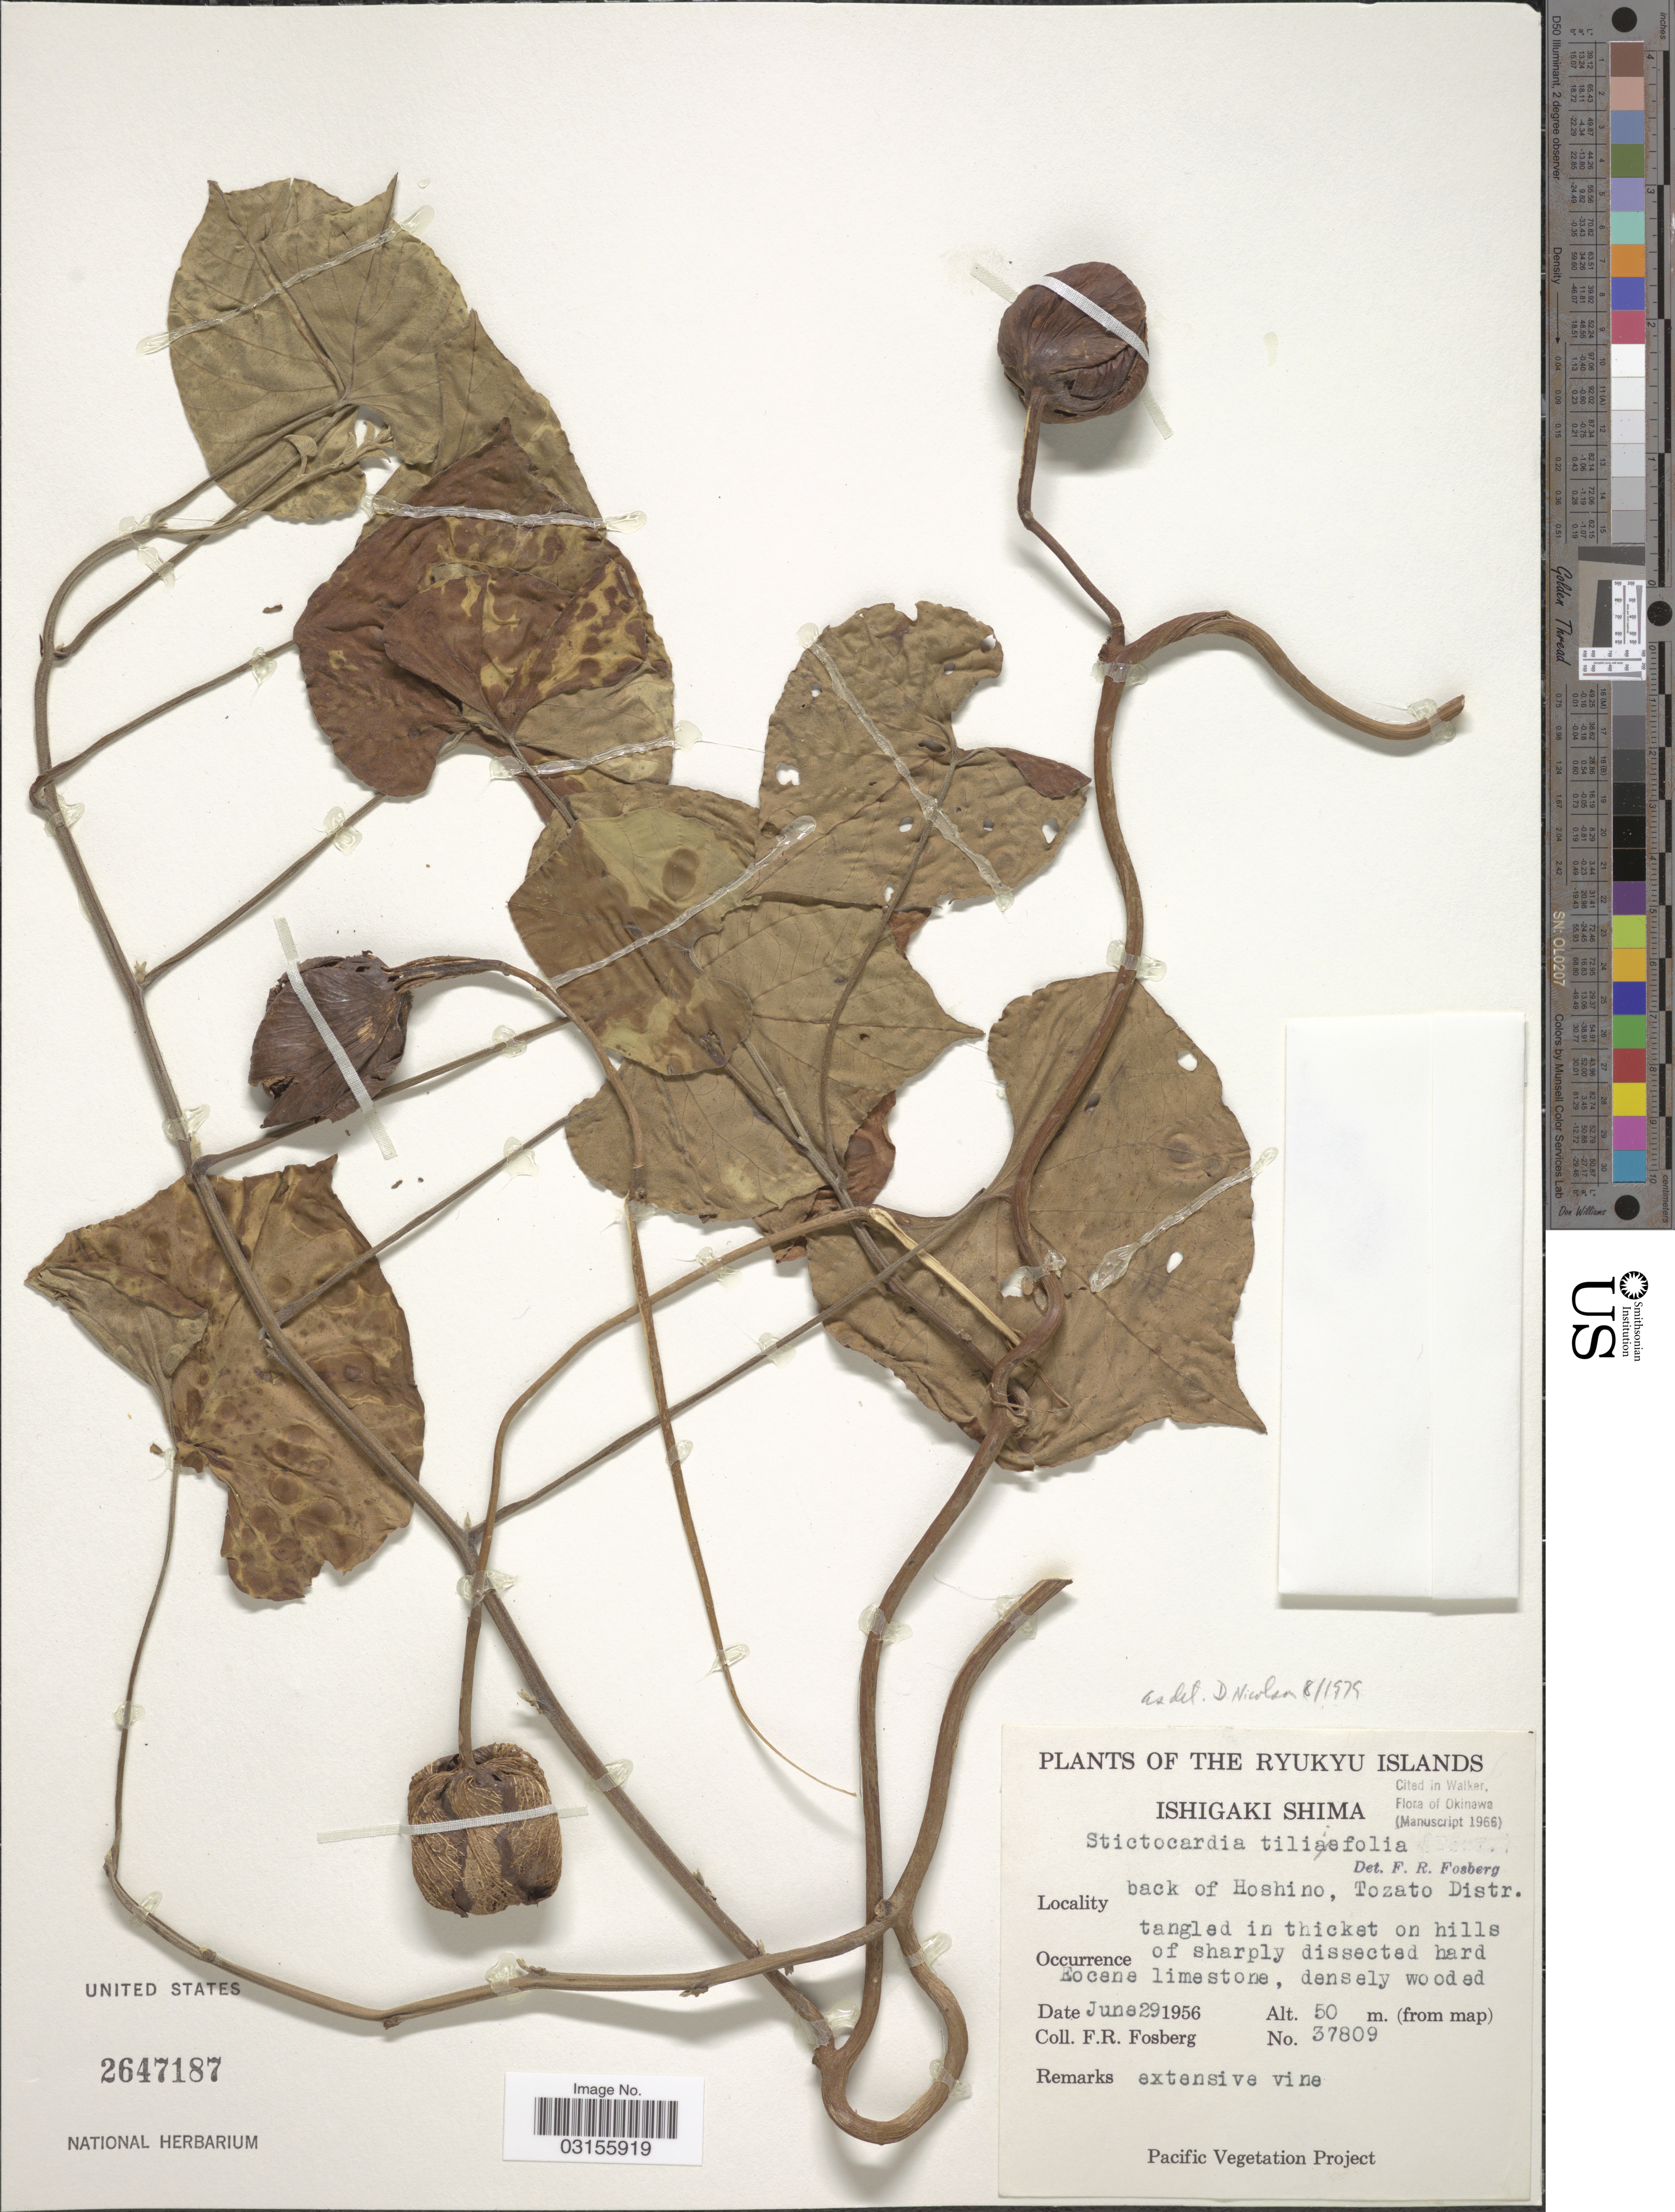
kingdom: Plantae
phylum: Tracheophyta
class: Magnoliopsida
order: Solanales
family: Convolvulaceae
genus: Stictocardia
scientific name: Stictocardia tiliifolia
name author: (Desr.) Hallier f.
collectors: F. R. Fosberg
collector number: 37809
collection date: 1956-06-29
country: Japan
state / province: Okinawa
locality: Ryukyu Islands. Ishigaki Shima. Back of Hoshino, Tozato Distr.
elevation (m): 50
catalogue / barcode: US 2647187